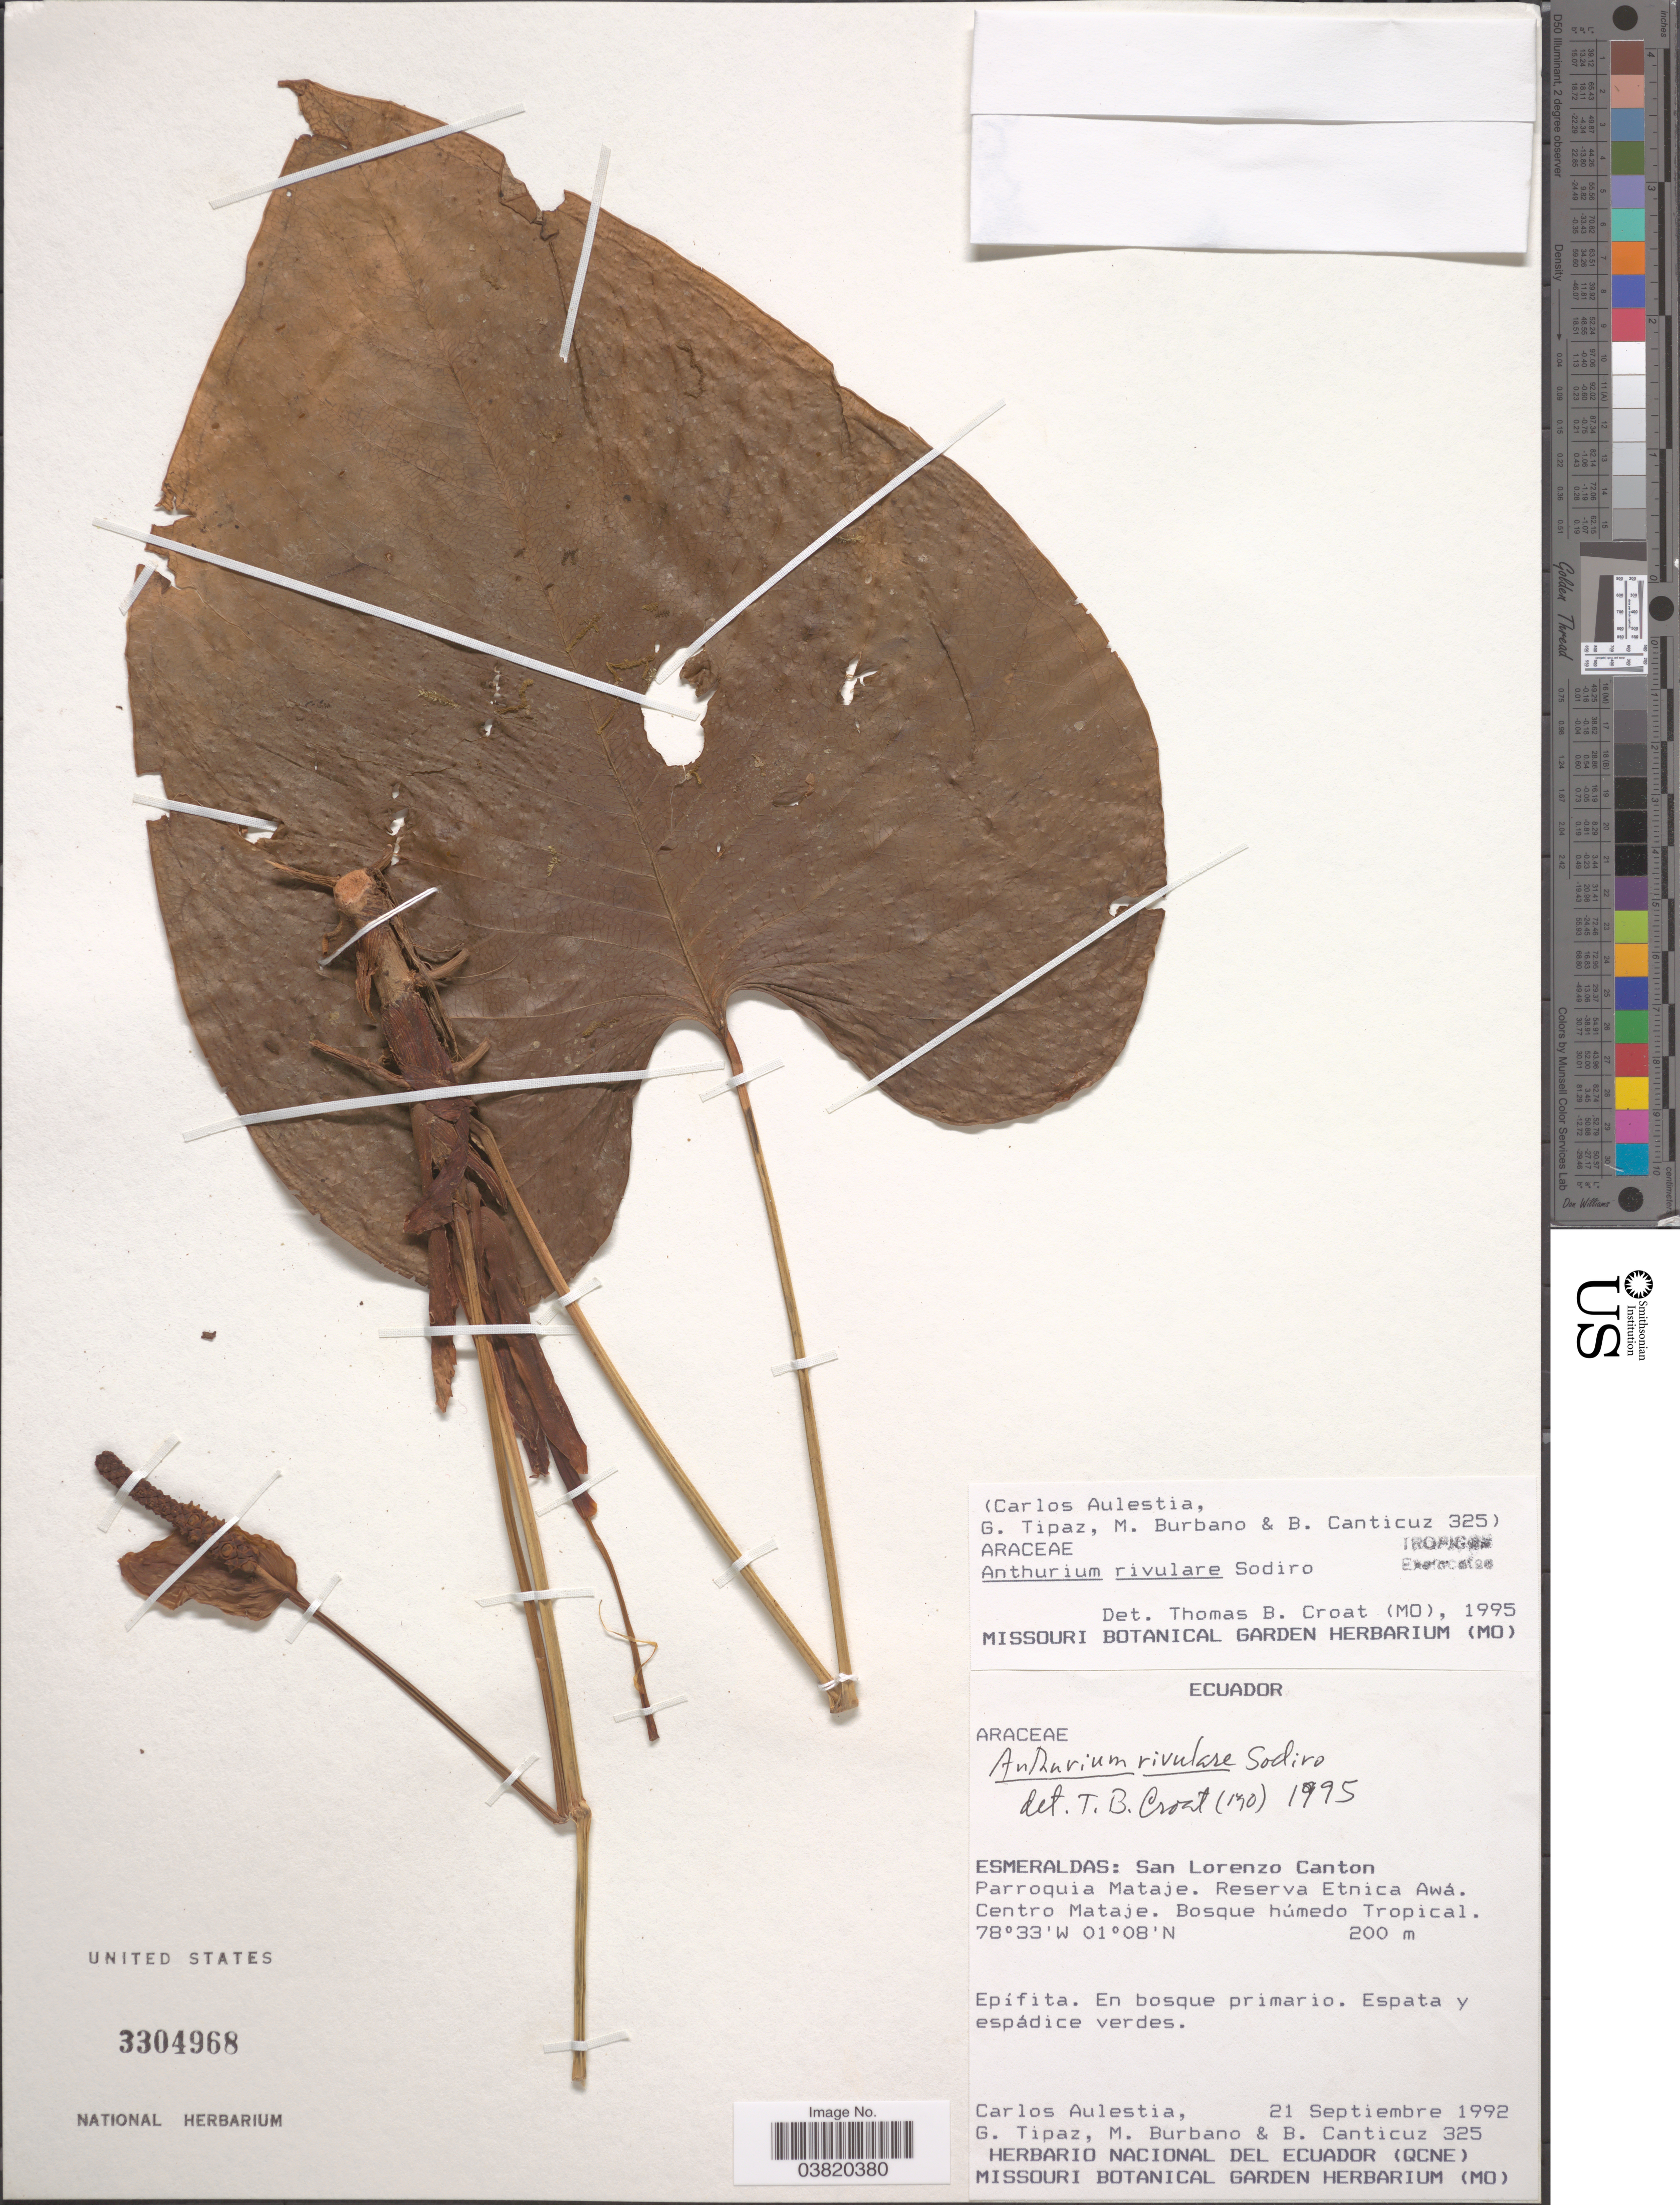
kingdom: Plantae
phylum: Tracheophyta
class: Liliopsida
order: Alismatales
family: Araceae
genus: Anthurium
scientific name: Anthurium rivulare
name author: Sodiro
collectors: C. Aulestia, G. Tipaz, M. Burbano & B. Canticuz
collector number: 325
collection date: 1992-09-21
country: Ecuador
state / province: Esmeraldas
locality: San Lorenzo Canton. Parroquia Mataje. Reserva Etnica Awá. Centro Mataje.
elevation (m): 200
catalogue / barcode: US 3304968